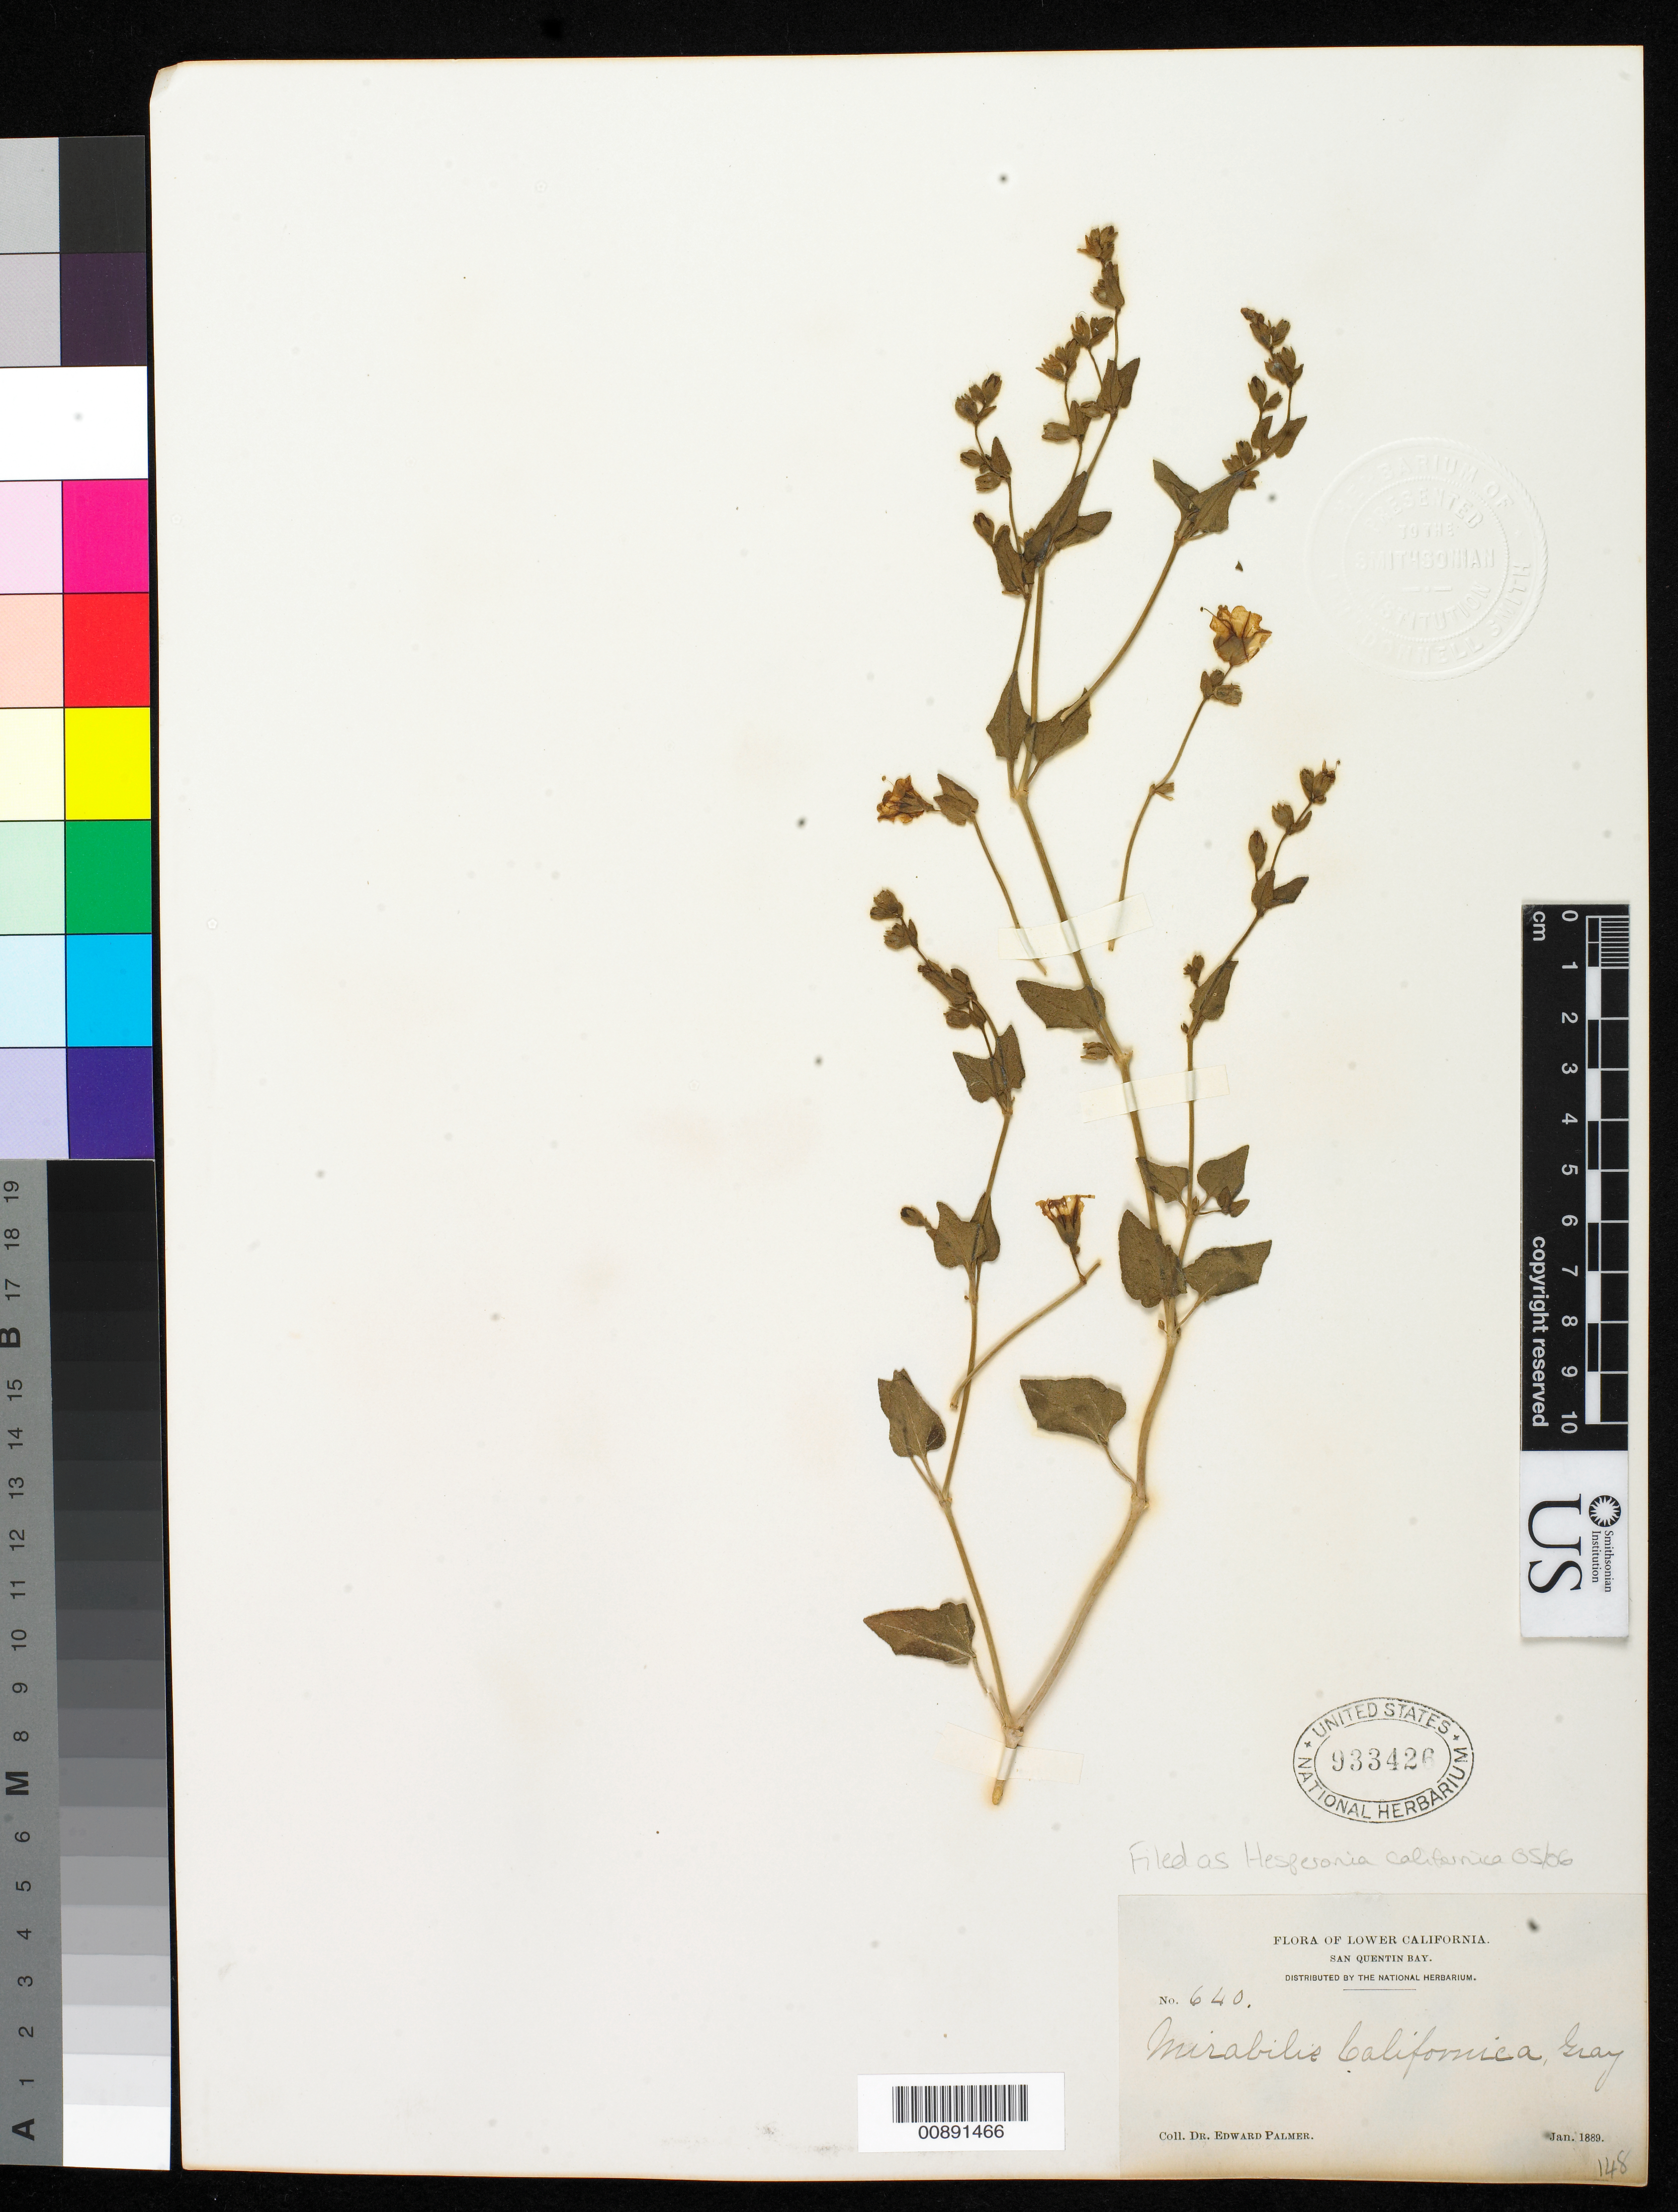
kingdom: Plantae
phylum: Tracheophyta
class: Magnoliopsida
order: Caryophyllales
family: Nyctaginaceae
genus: Mirabilis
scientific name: Mirabilis laevis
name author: (Benth.) Curran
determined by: Strong, Mark T., (BOT), Smithsonian Institution - National Museum of Natural History (UNITED STATES)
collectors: E. Palmer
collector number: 640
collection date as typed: Jan 1889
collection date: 1889-01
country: Mexico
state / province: Baja California Norte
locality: San Quentin Bay, Baja California.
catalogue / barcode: US 933426